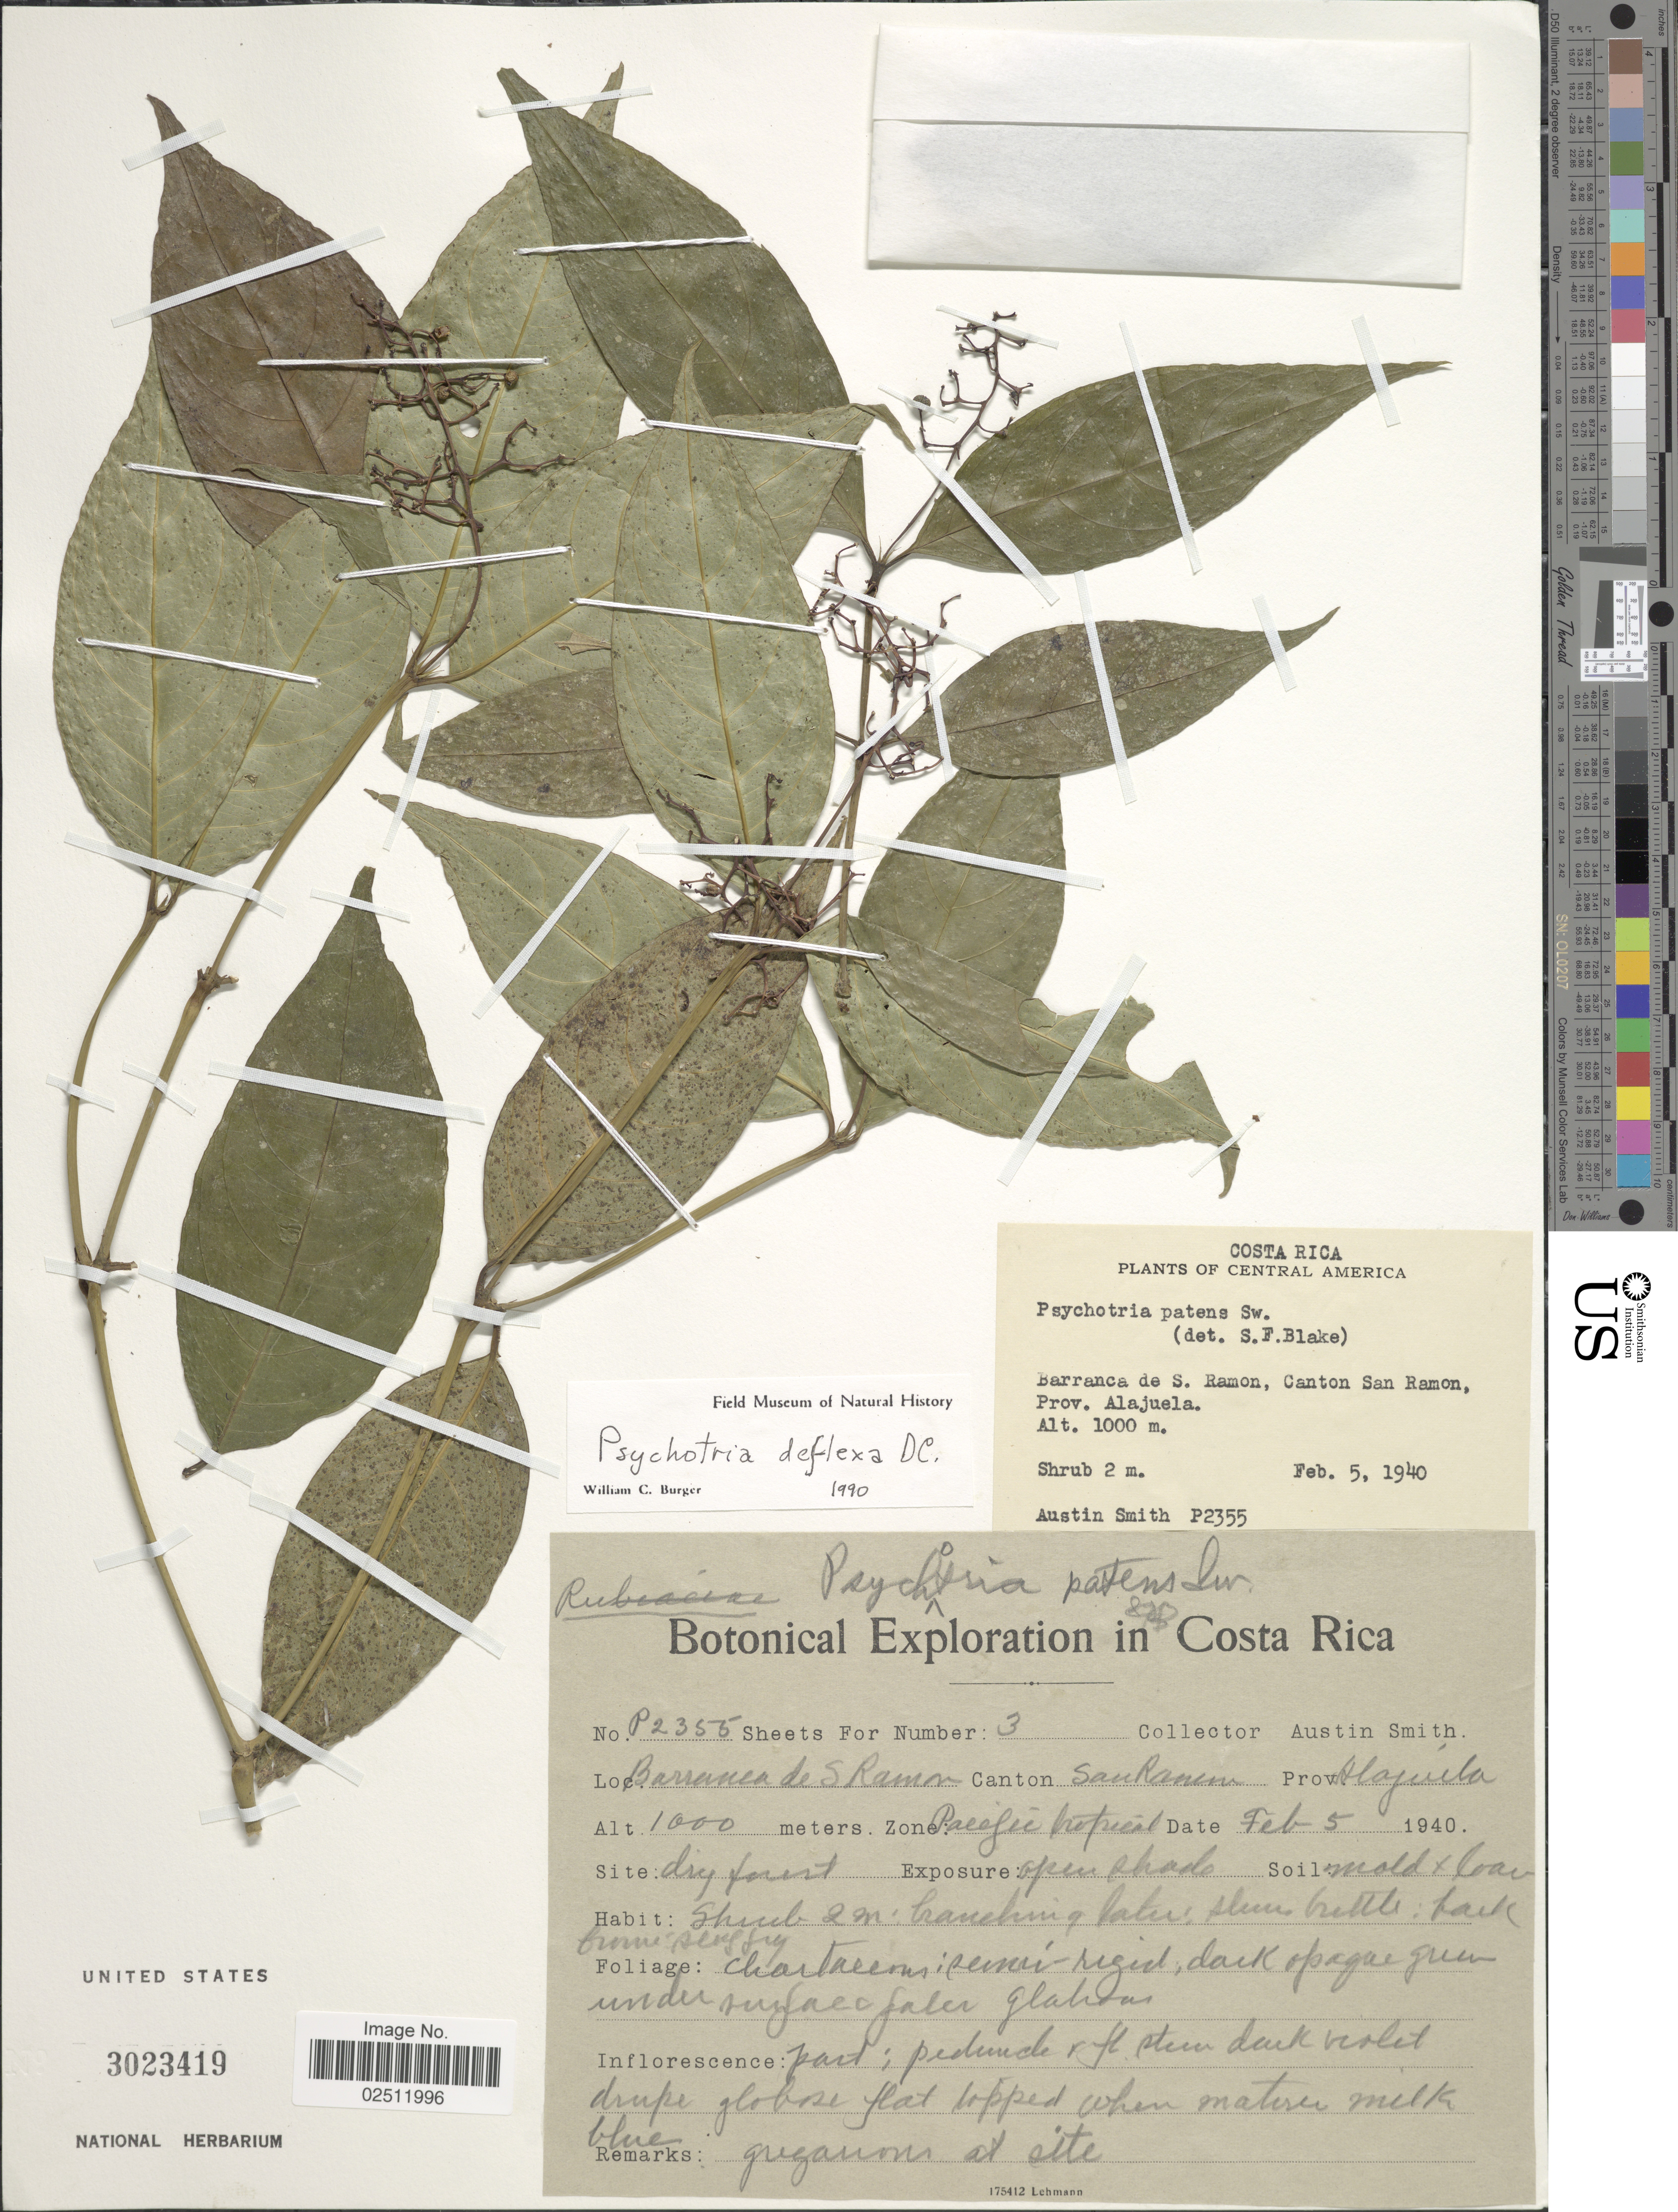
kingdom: Plantae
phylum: Tracheophyta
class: Magnoliopsida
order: Gentianales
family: Rubiaceae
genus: Psychotria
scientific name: Psychotria deflexa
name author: DC.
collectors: Aust P. Smith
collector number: P2355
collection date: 1940-02-05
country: Costa Rica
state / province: Alajuela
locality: Barranca de S. Ramon, Canton San Ramon, Zone Pacific tropical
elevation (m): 1000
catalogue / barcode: US 3023419